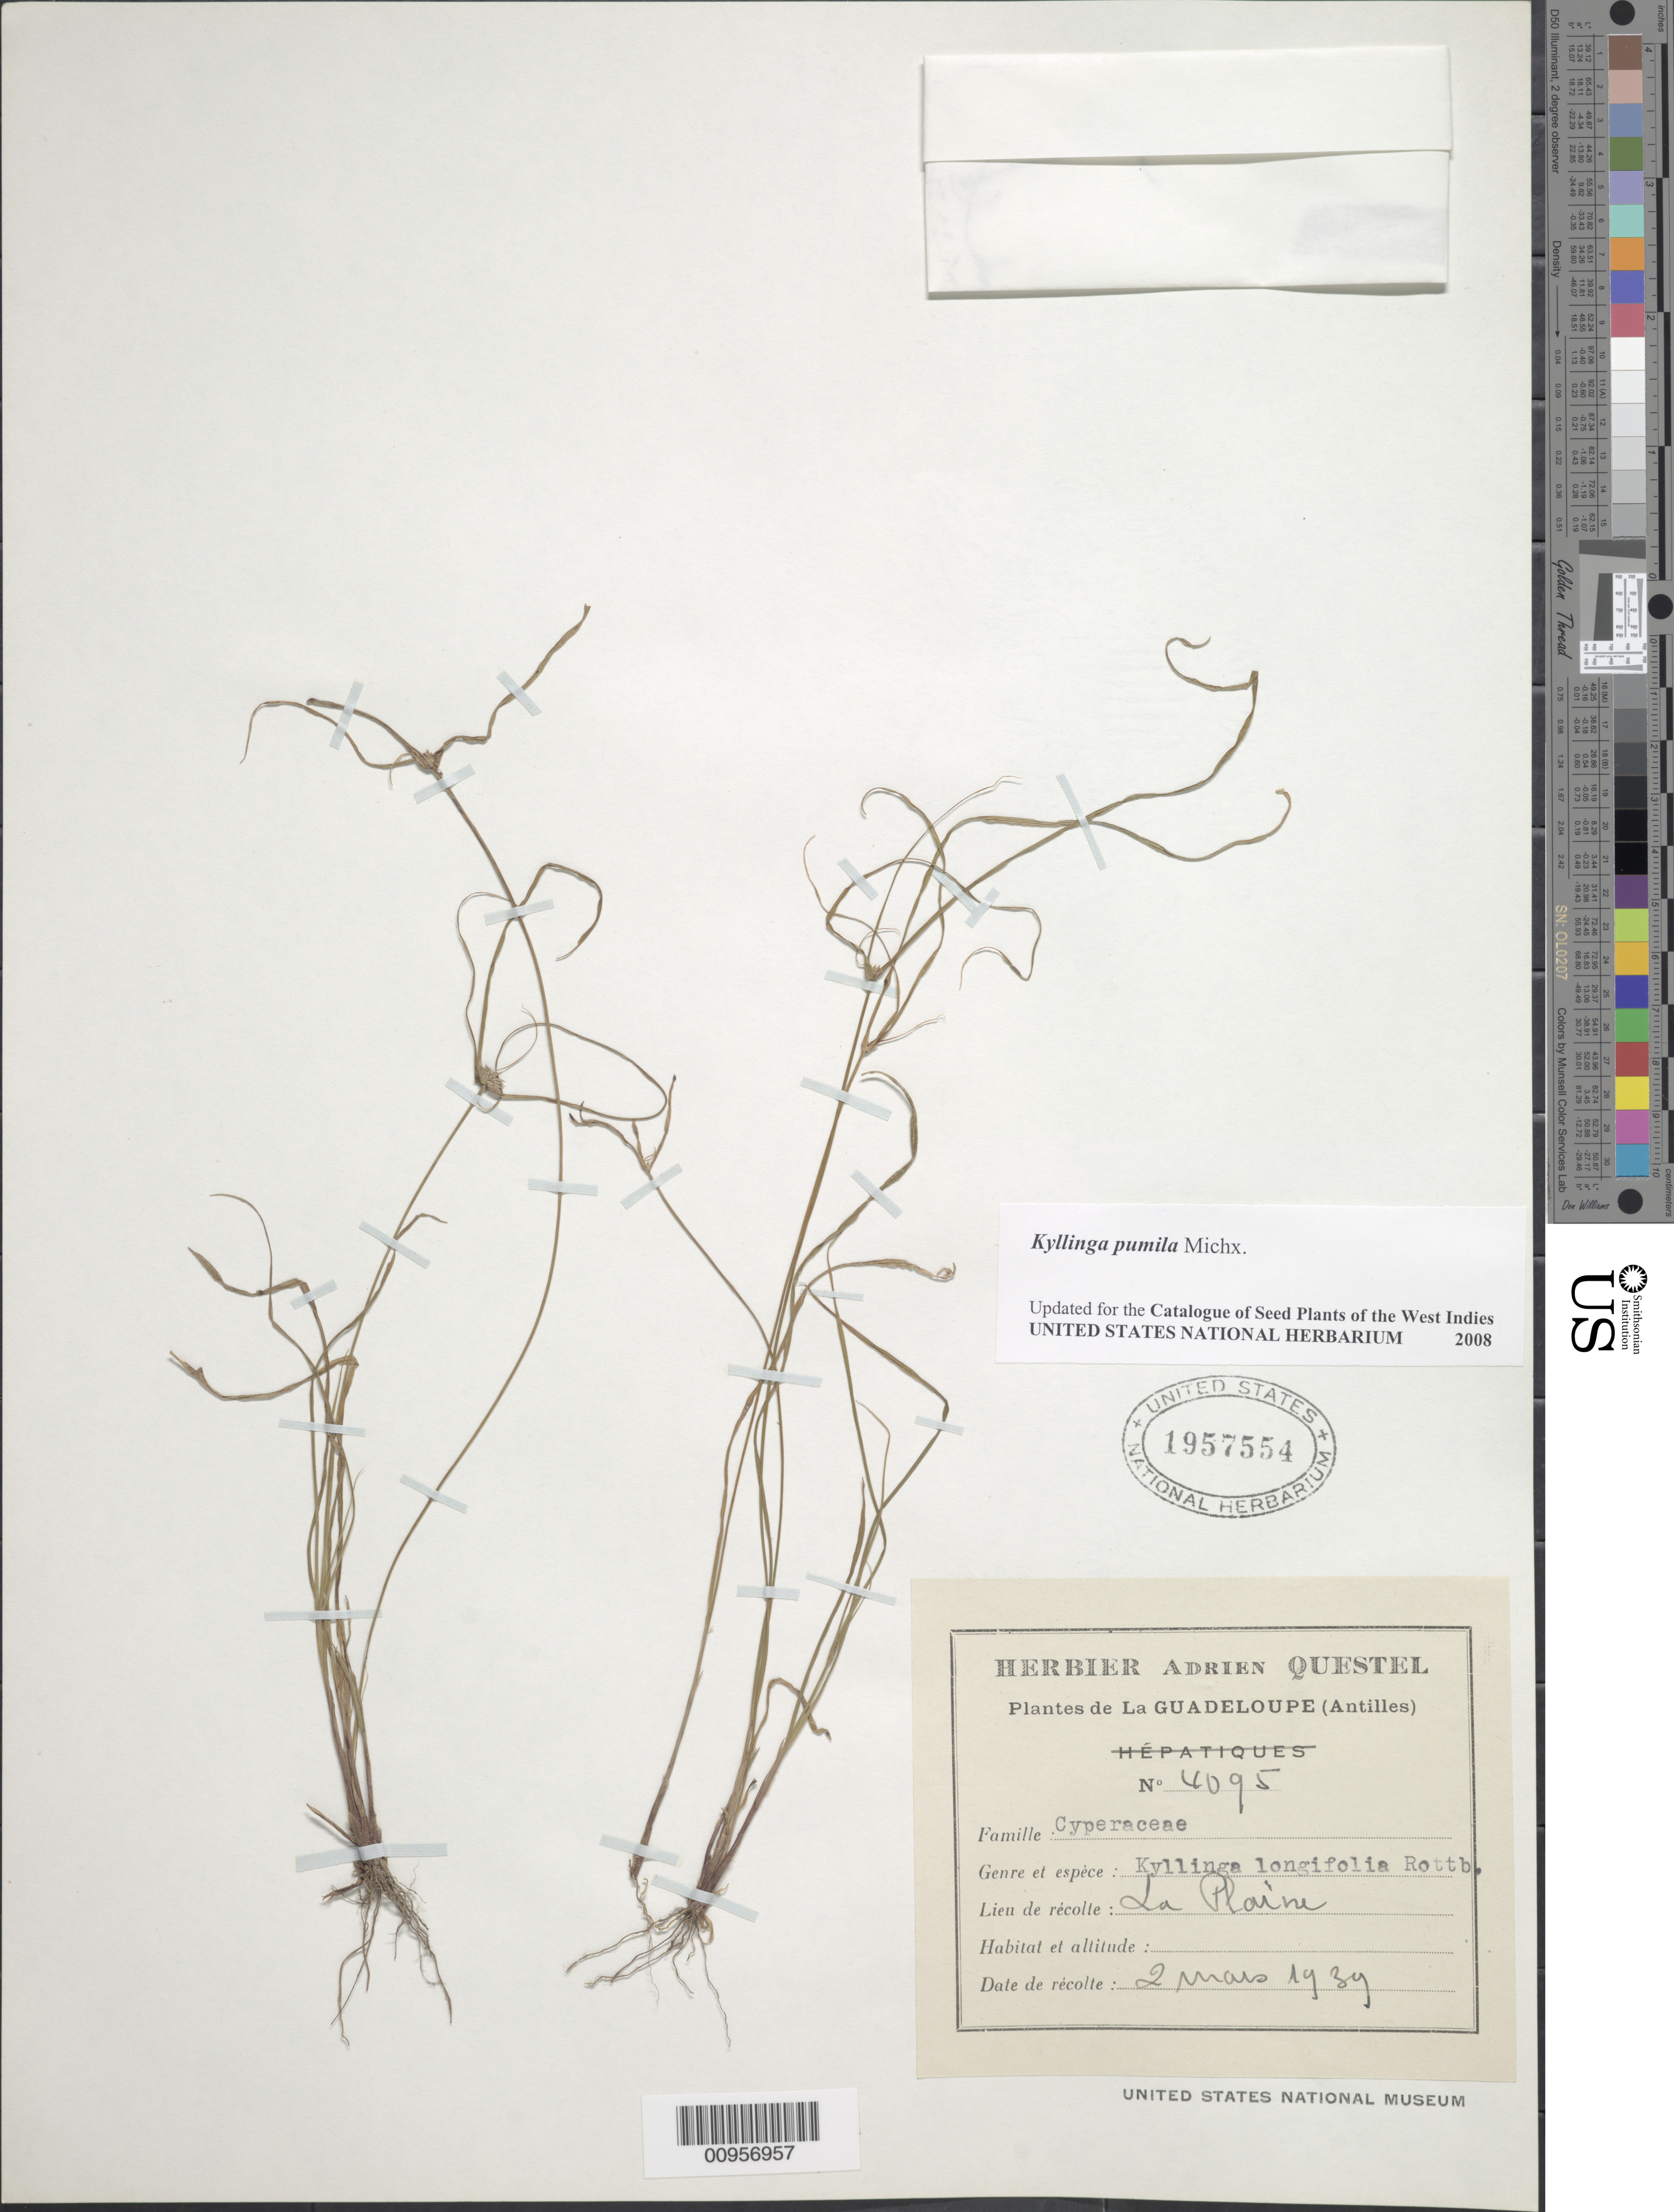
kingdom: Plantae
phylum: Tracheophyta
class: Liliopsida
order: Poales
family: Cyperaceae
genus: Cyperus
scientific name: Cyperus hortensis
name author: (Salzm. ex Steud.) Dorr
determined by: Strong, Mark T., (BOT), Smithsonian Institution - National Museum of Natural History (UNITED STATES)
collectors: A. Questel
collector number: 4095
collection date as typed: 02 Mar 1939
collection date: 1939-03-02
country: Guadeloupe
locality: La Plaine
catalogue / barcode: US 1957554